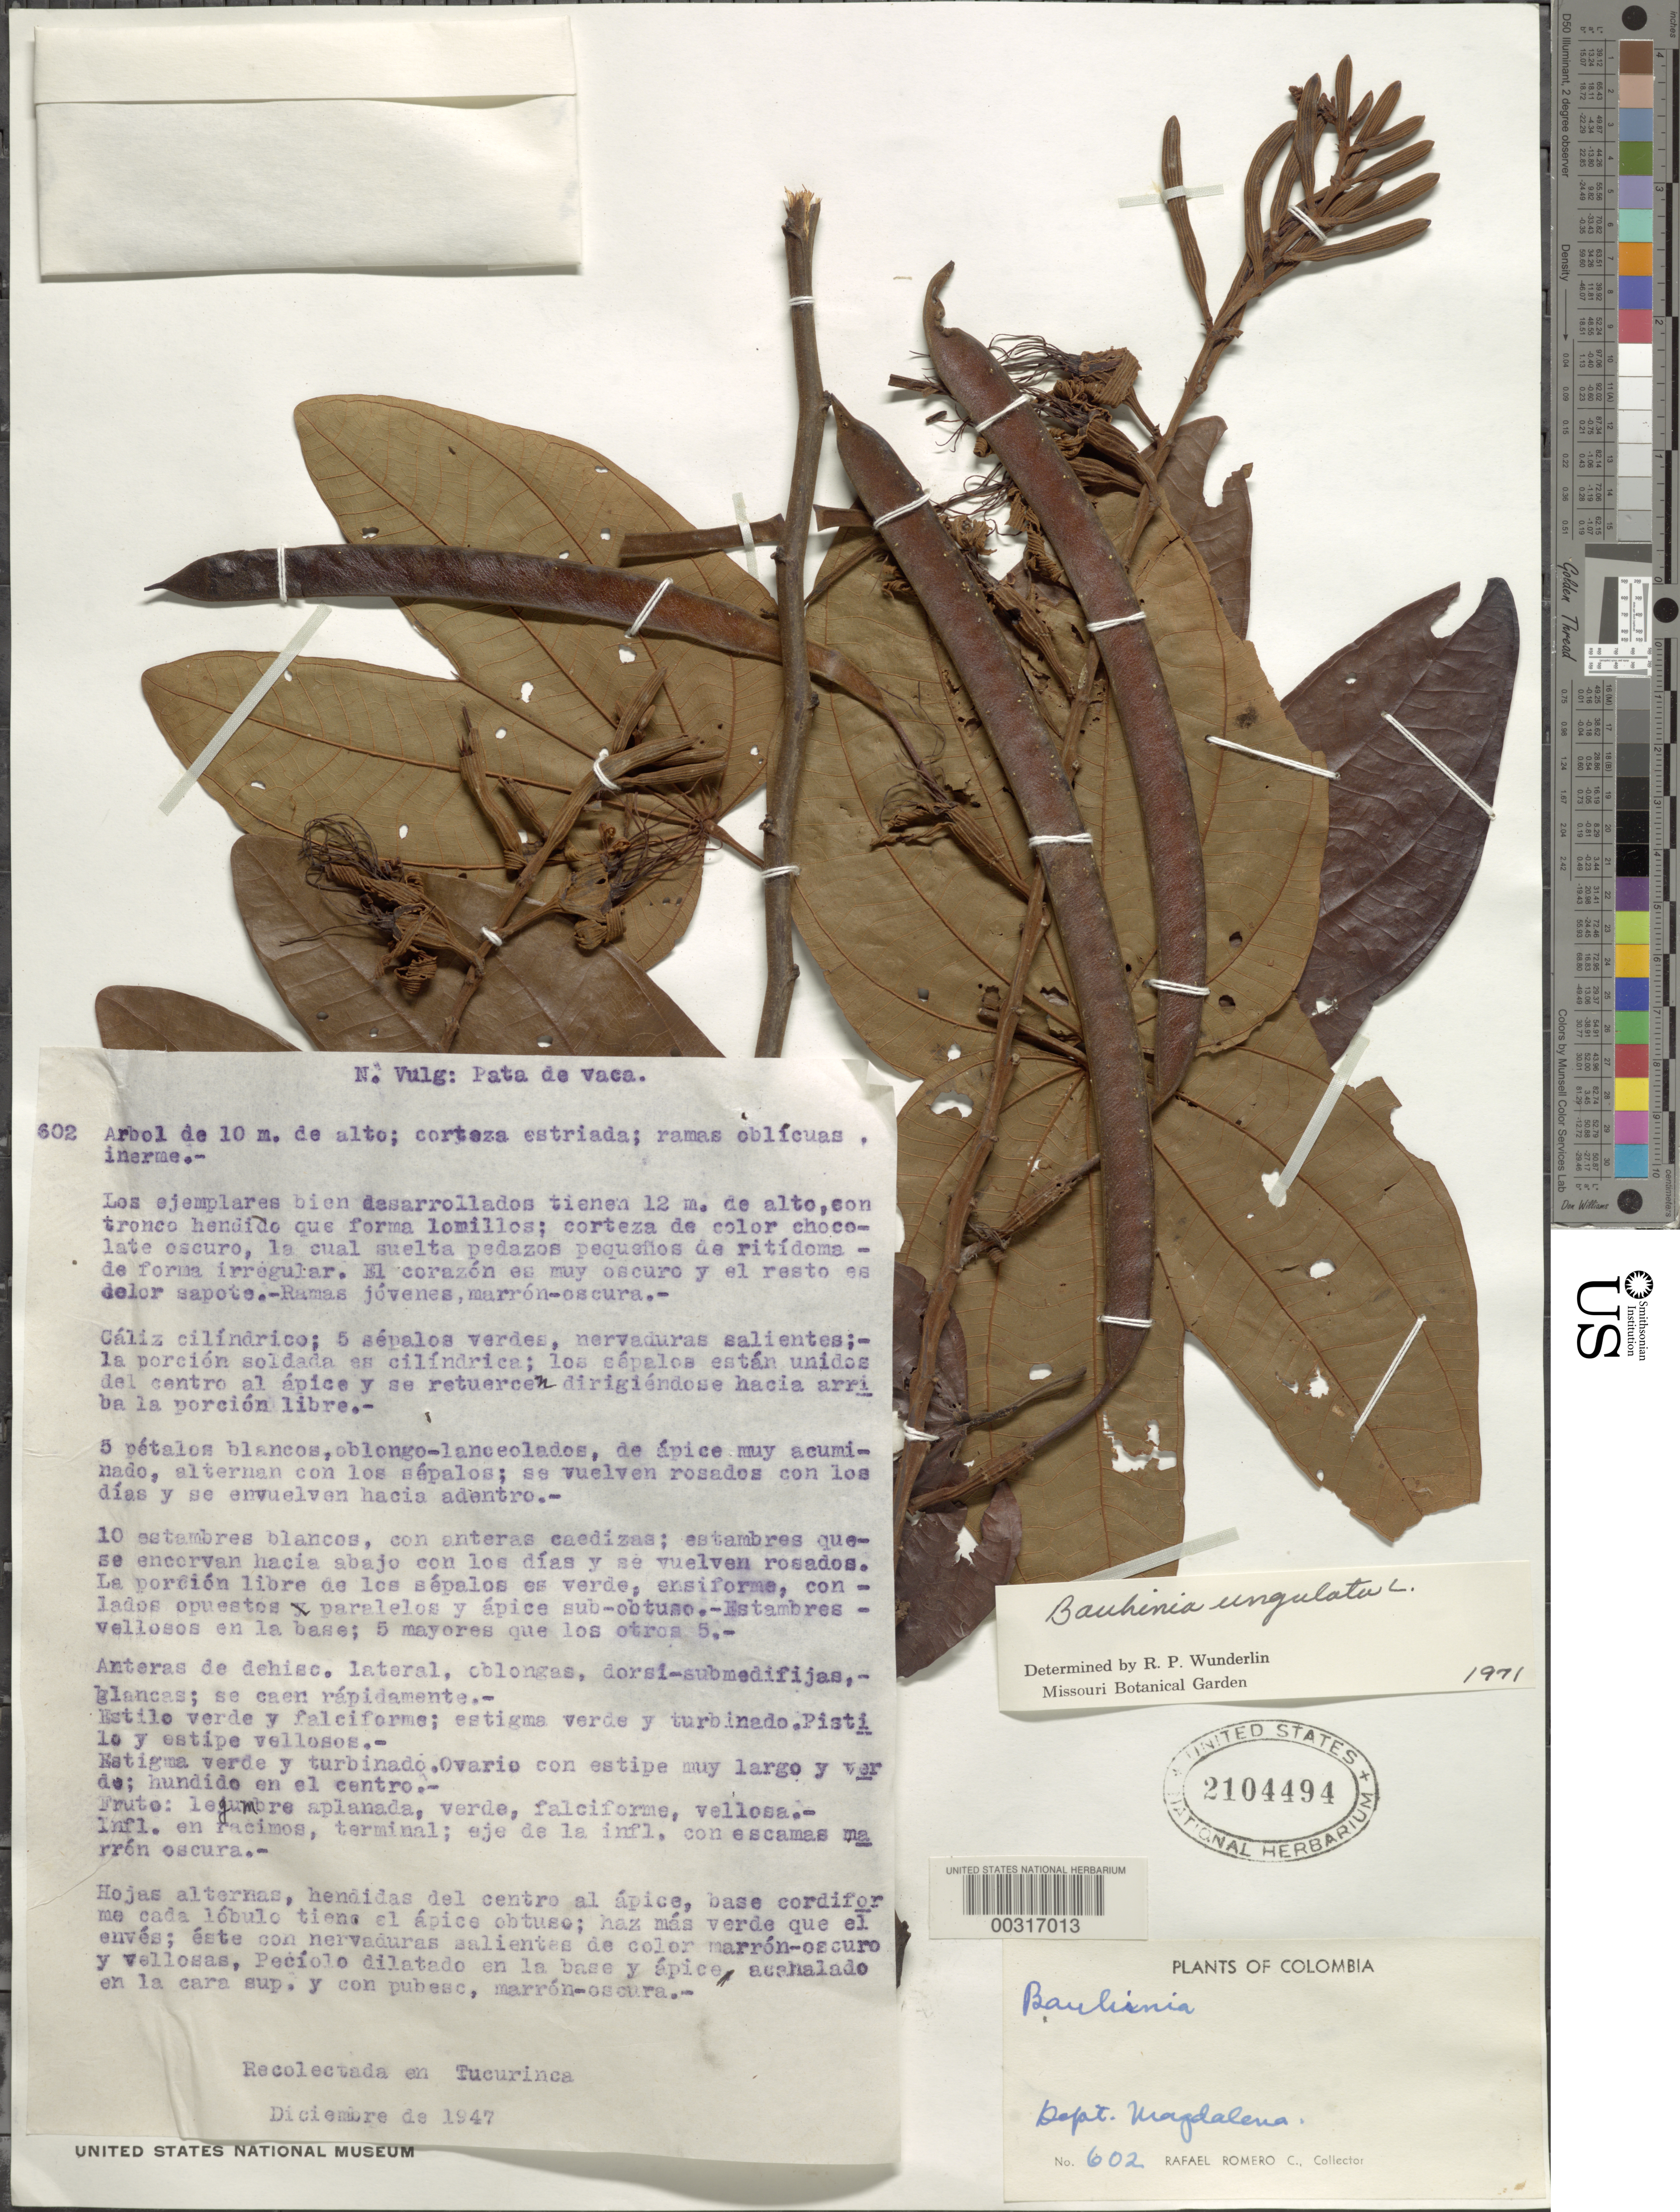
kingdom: Plantae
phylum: Tracheophyta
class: Magnoliopsida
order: Fabales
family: Fabaceae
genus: Bauhinia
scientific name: Bauhinia ungulata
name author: L.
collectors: R. Romero Castañeda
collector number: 602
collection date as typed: Dec 1947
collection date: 1947-12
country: Colombia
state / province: Magdalena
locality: Tucurinca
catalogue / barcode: US 2104494